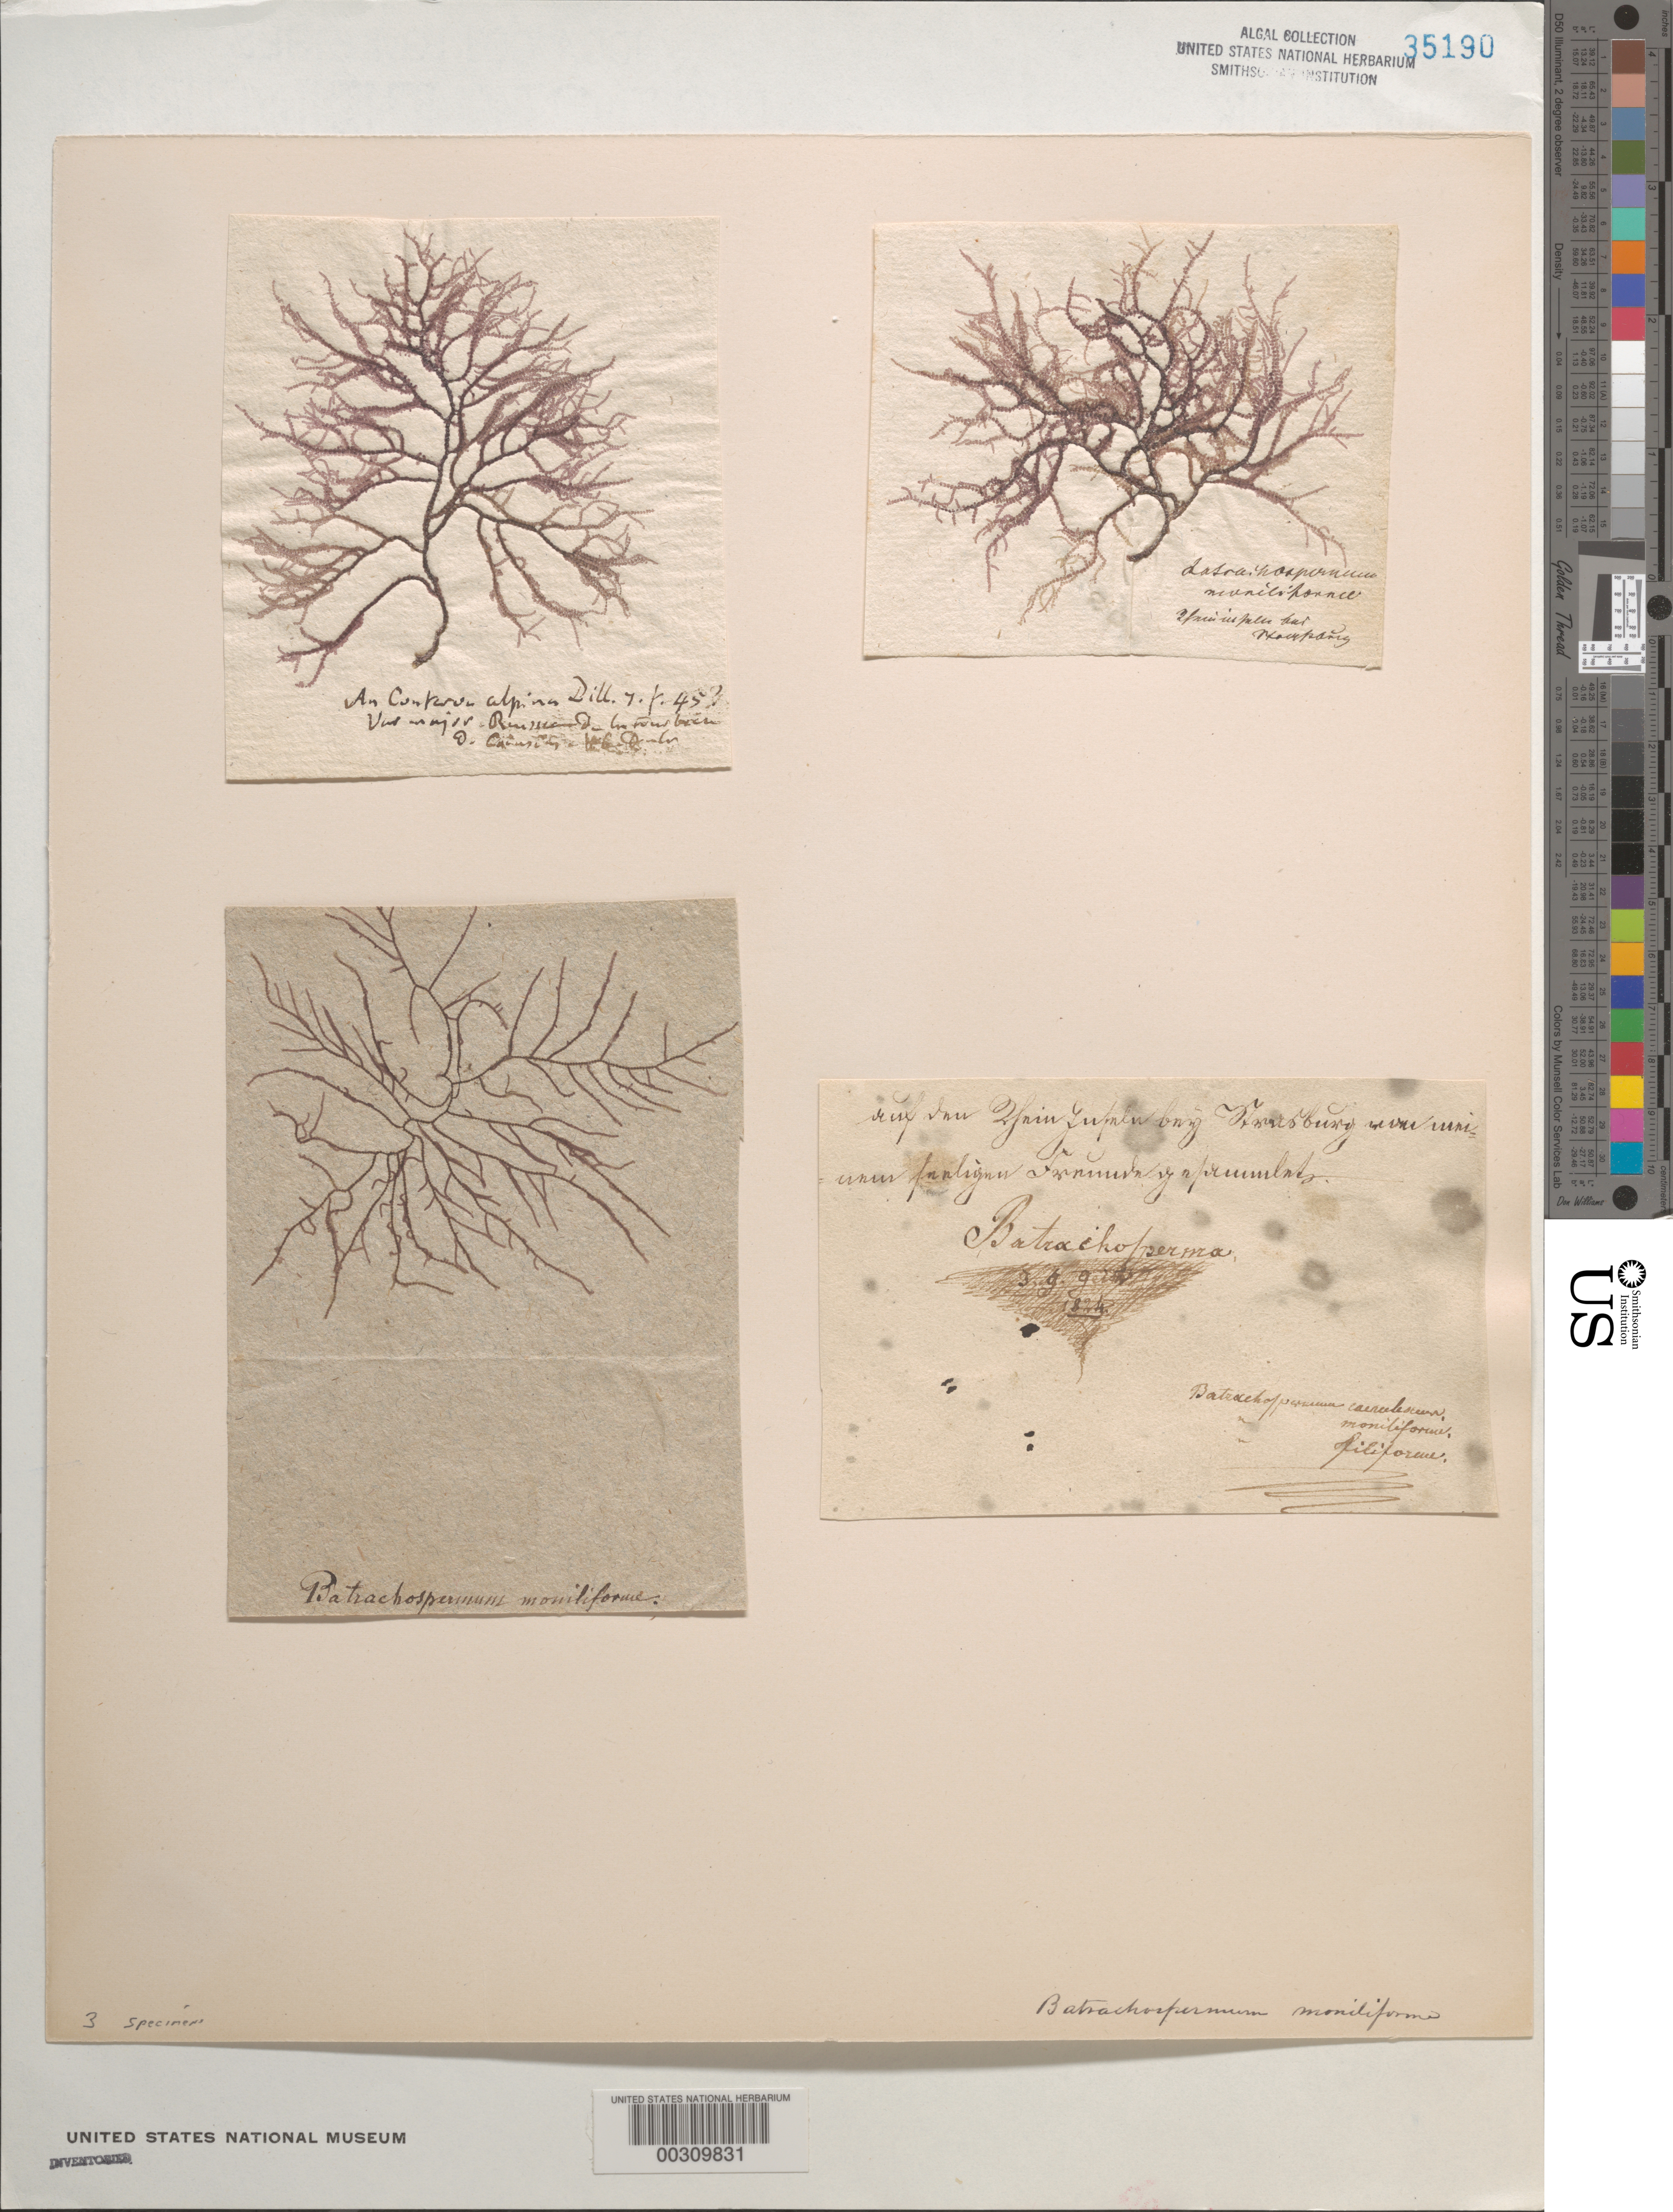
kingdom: Plantae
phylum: Rhodophyta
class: Florideophyceae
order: Batrachospermales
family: Batrachospermaceae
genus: Batrachospermum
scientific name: Batrachospermum gelatinosum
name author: (L.) DC.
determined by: Algae name updating Project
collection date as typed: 1824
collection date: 1824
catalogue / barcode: US 35190